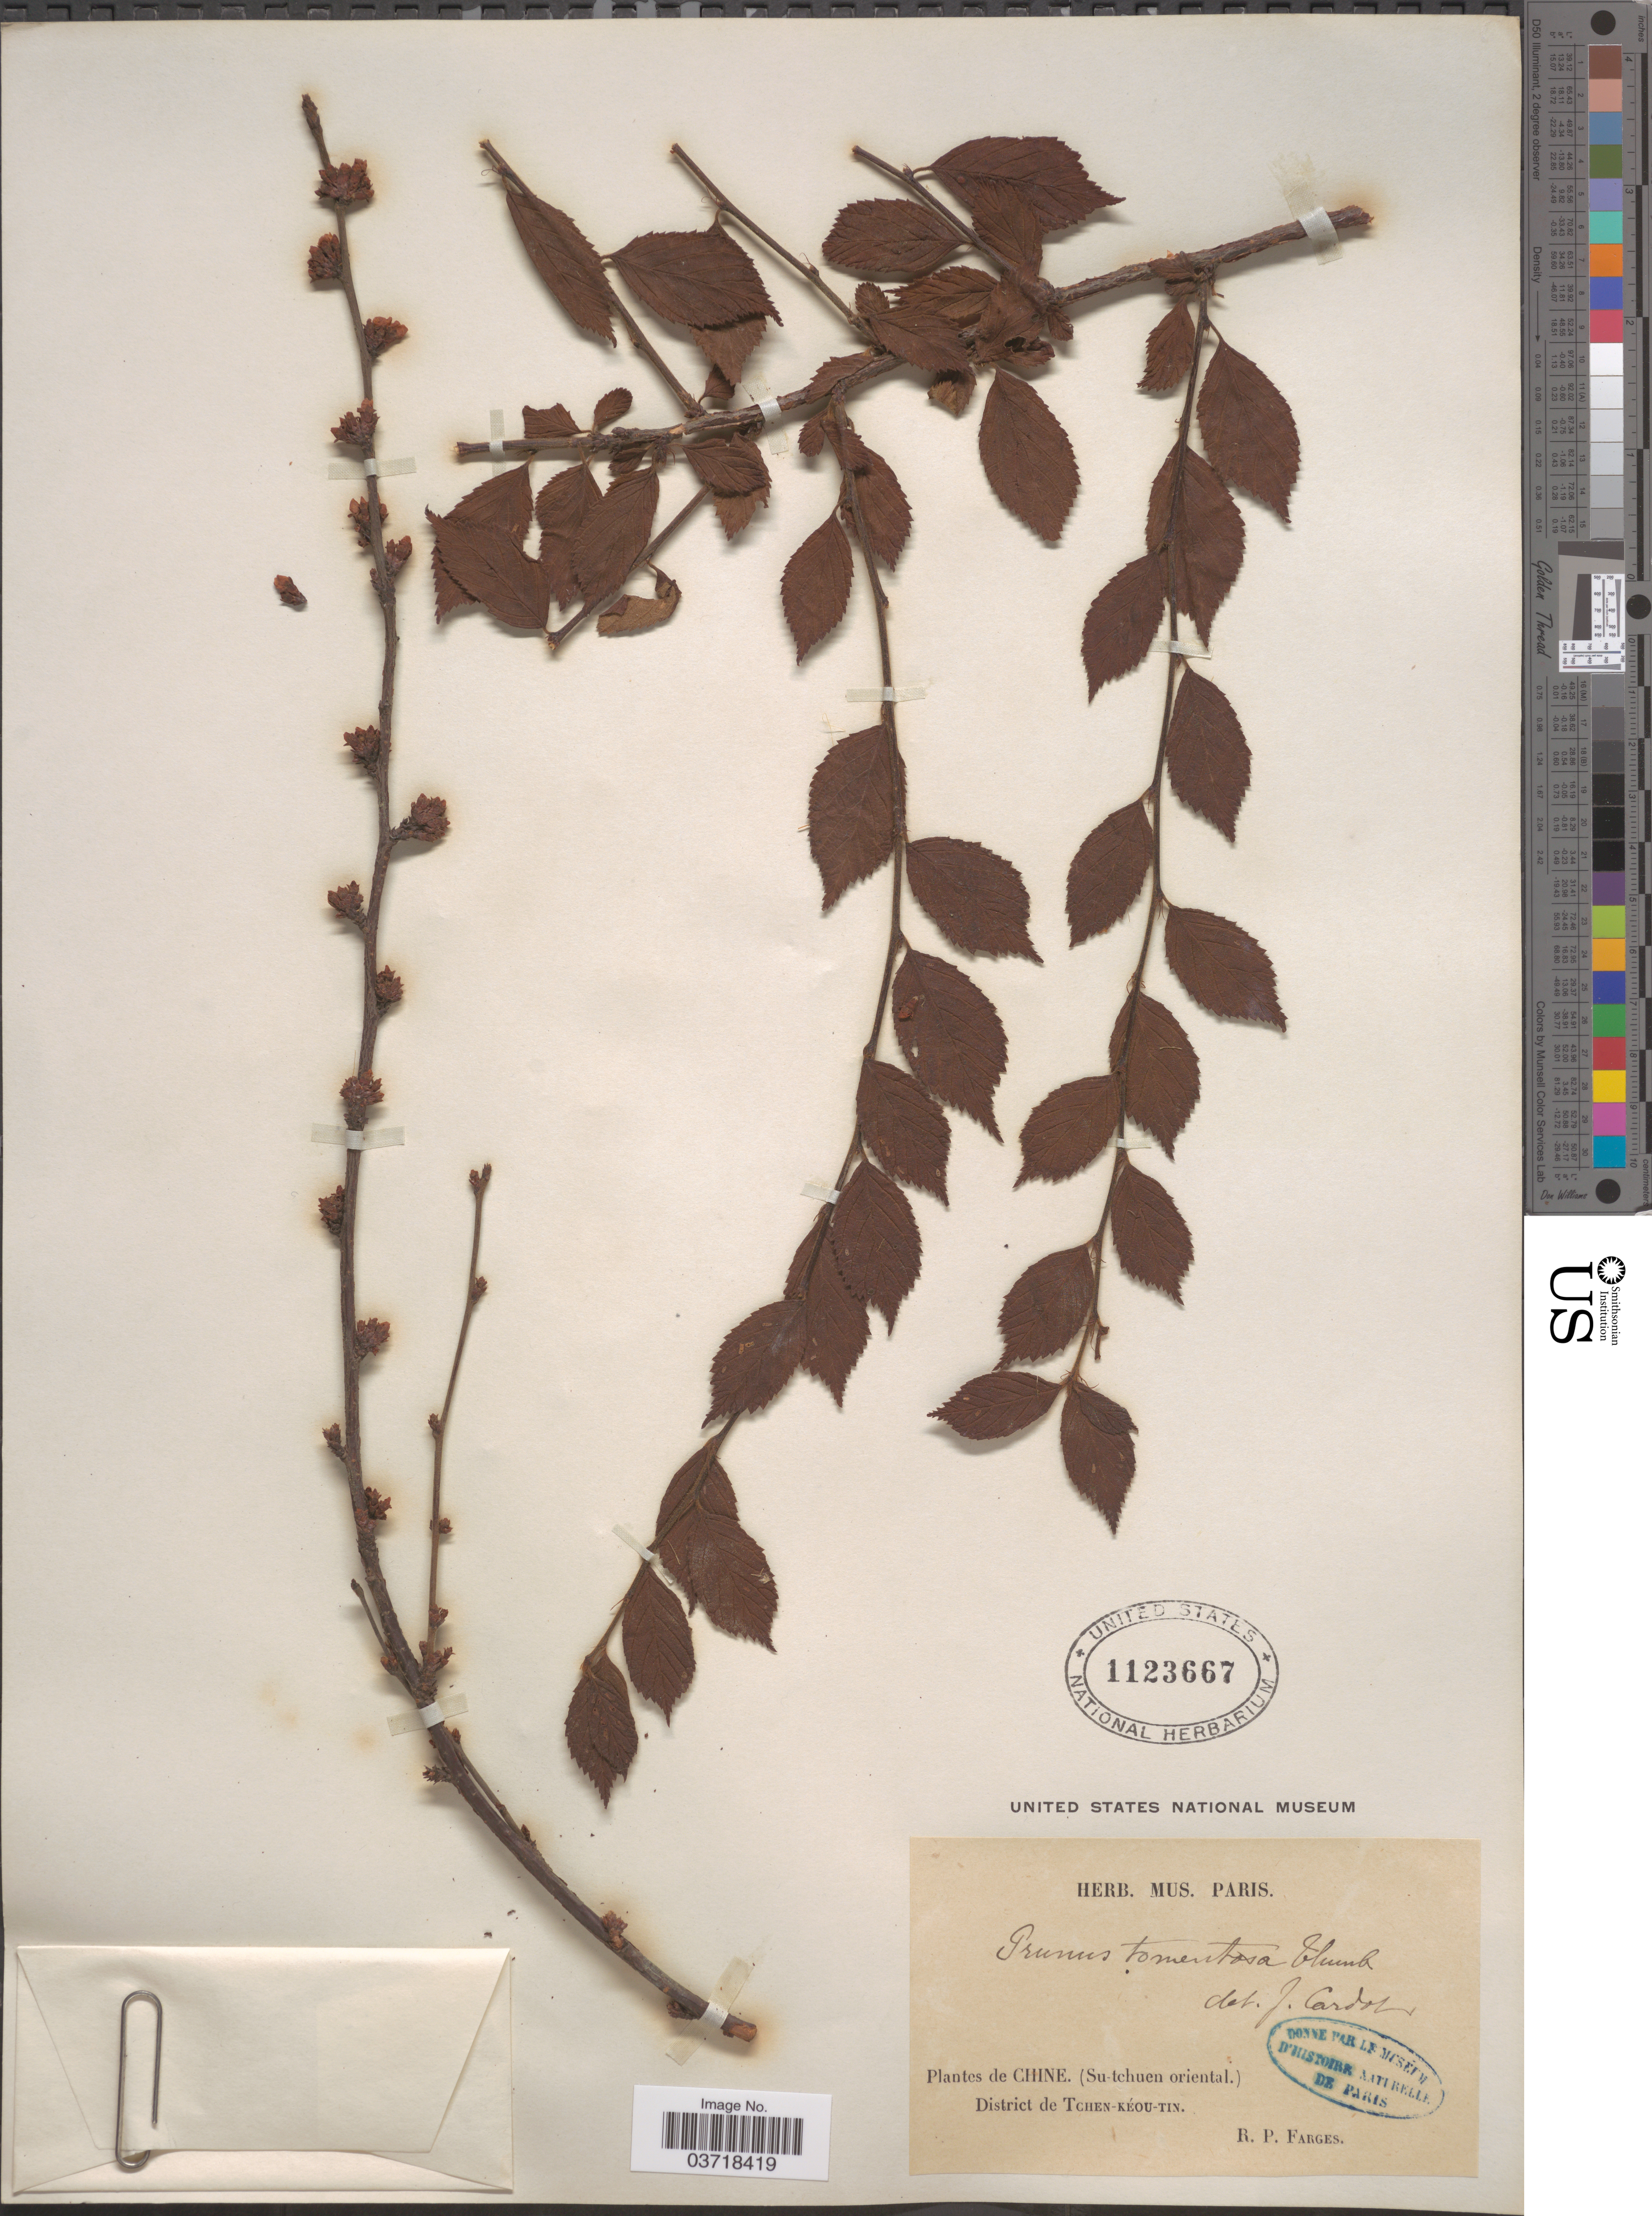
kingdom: Plantae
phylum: Tracheophyta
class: Magnoliopsida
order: Rosales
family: Rosaceae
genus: Prunus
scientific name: Prunus tomentosa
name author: Thunb.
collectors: R. Farges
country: China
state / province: Sichuan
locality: (Su-tchuen oriental). District de Tchen-Kéou-Tin.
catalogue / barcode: US 1123667